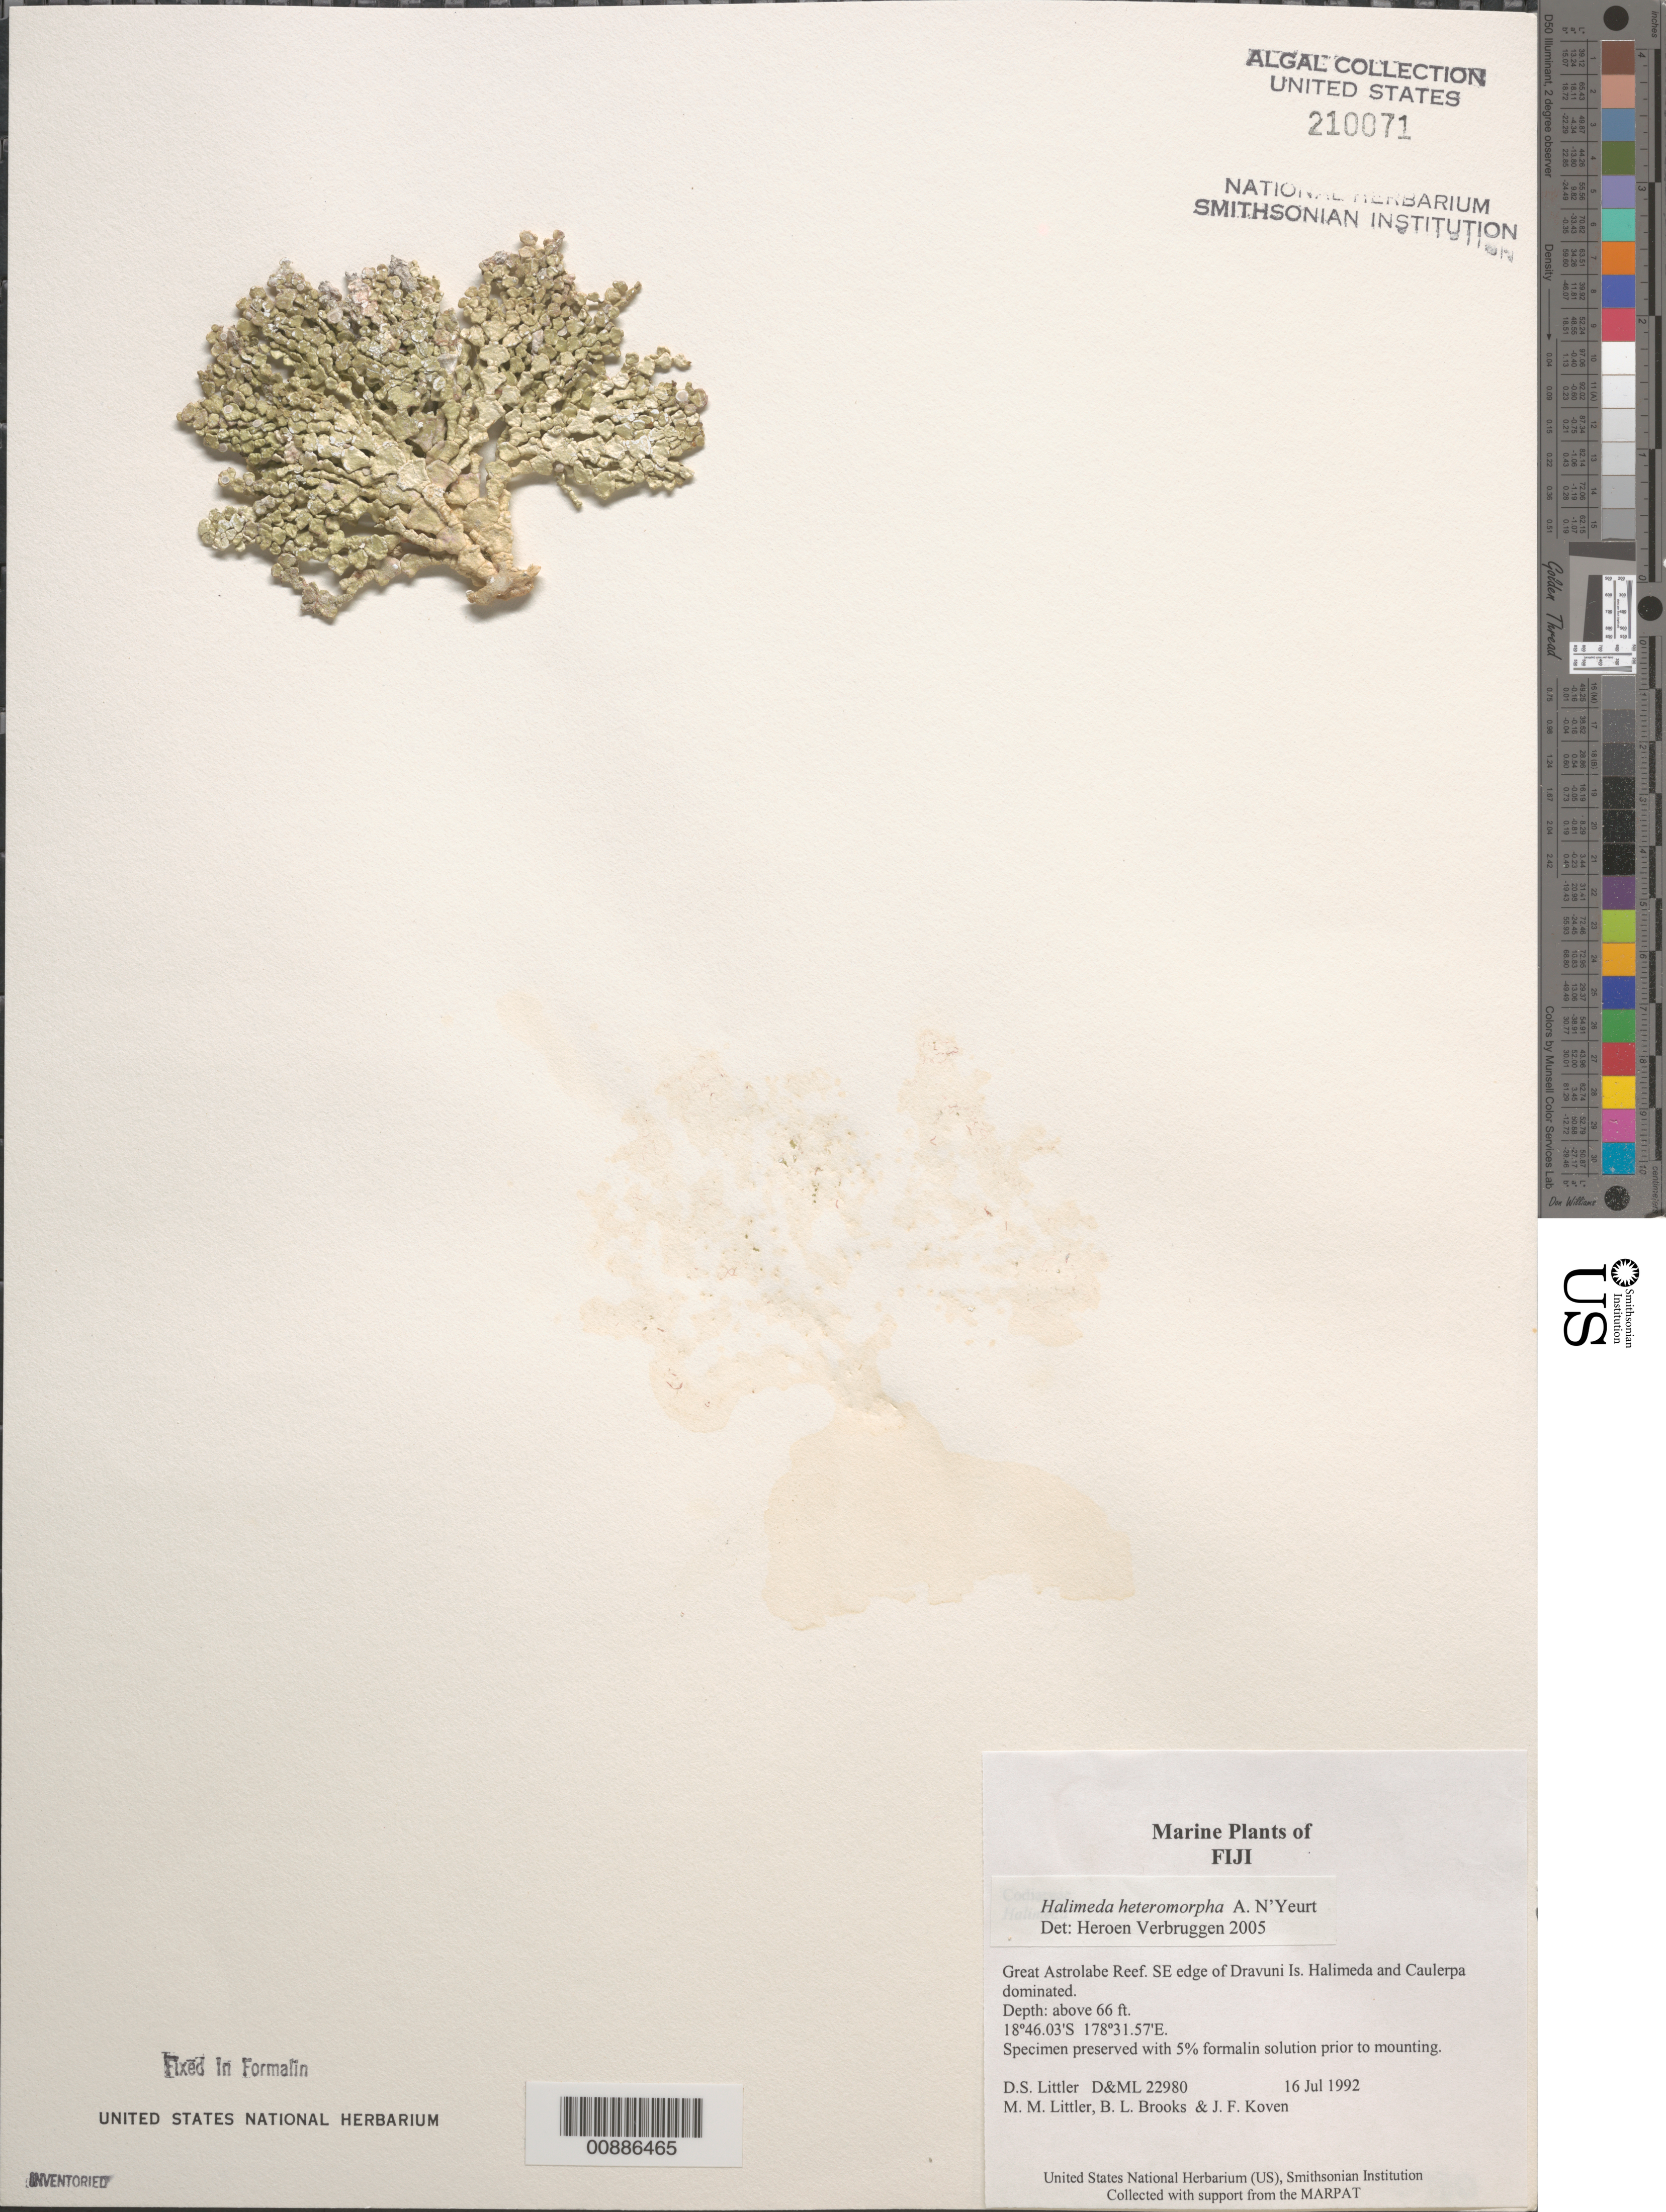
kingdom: Plantae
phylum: Chlorophyta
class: Ulvophyceae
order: Bryopsidales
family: Halimedaceae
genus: Halimeda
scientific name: Halimeda heteromorpha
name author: N'Yeurt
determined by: Verbruggen, H.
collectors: D. S. Littler, M. M. Littler, B. Brooks & J. Koven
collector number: D&ML 22980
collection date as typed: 16 Jul 1992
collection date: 1992-07-16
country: Fiji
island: Dravuni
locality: Great Astrolabe Reef, southeast edge of island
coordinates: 18 46.03'S, 178 31.57'E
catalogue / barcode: US 210071